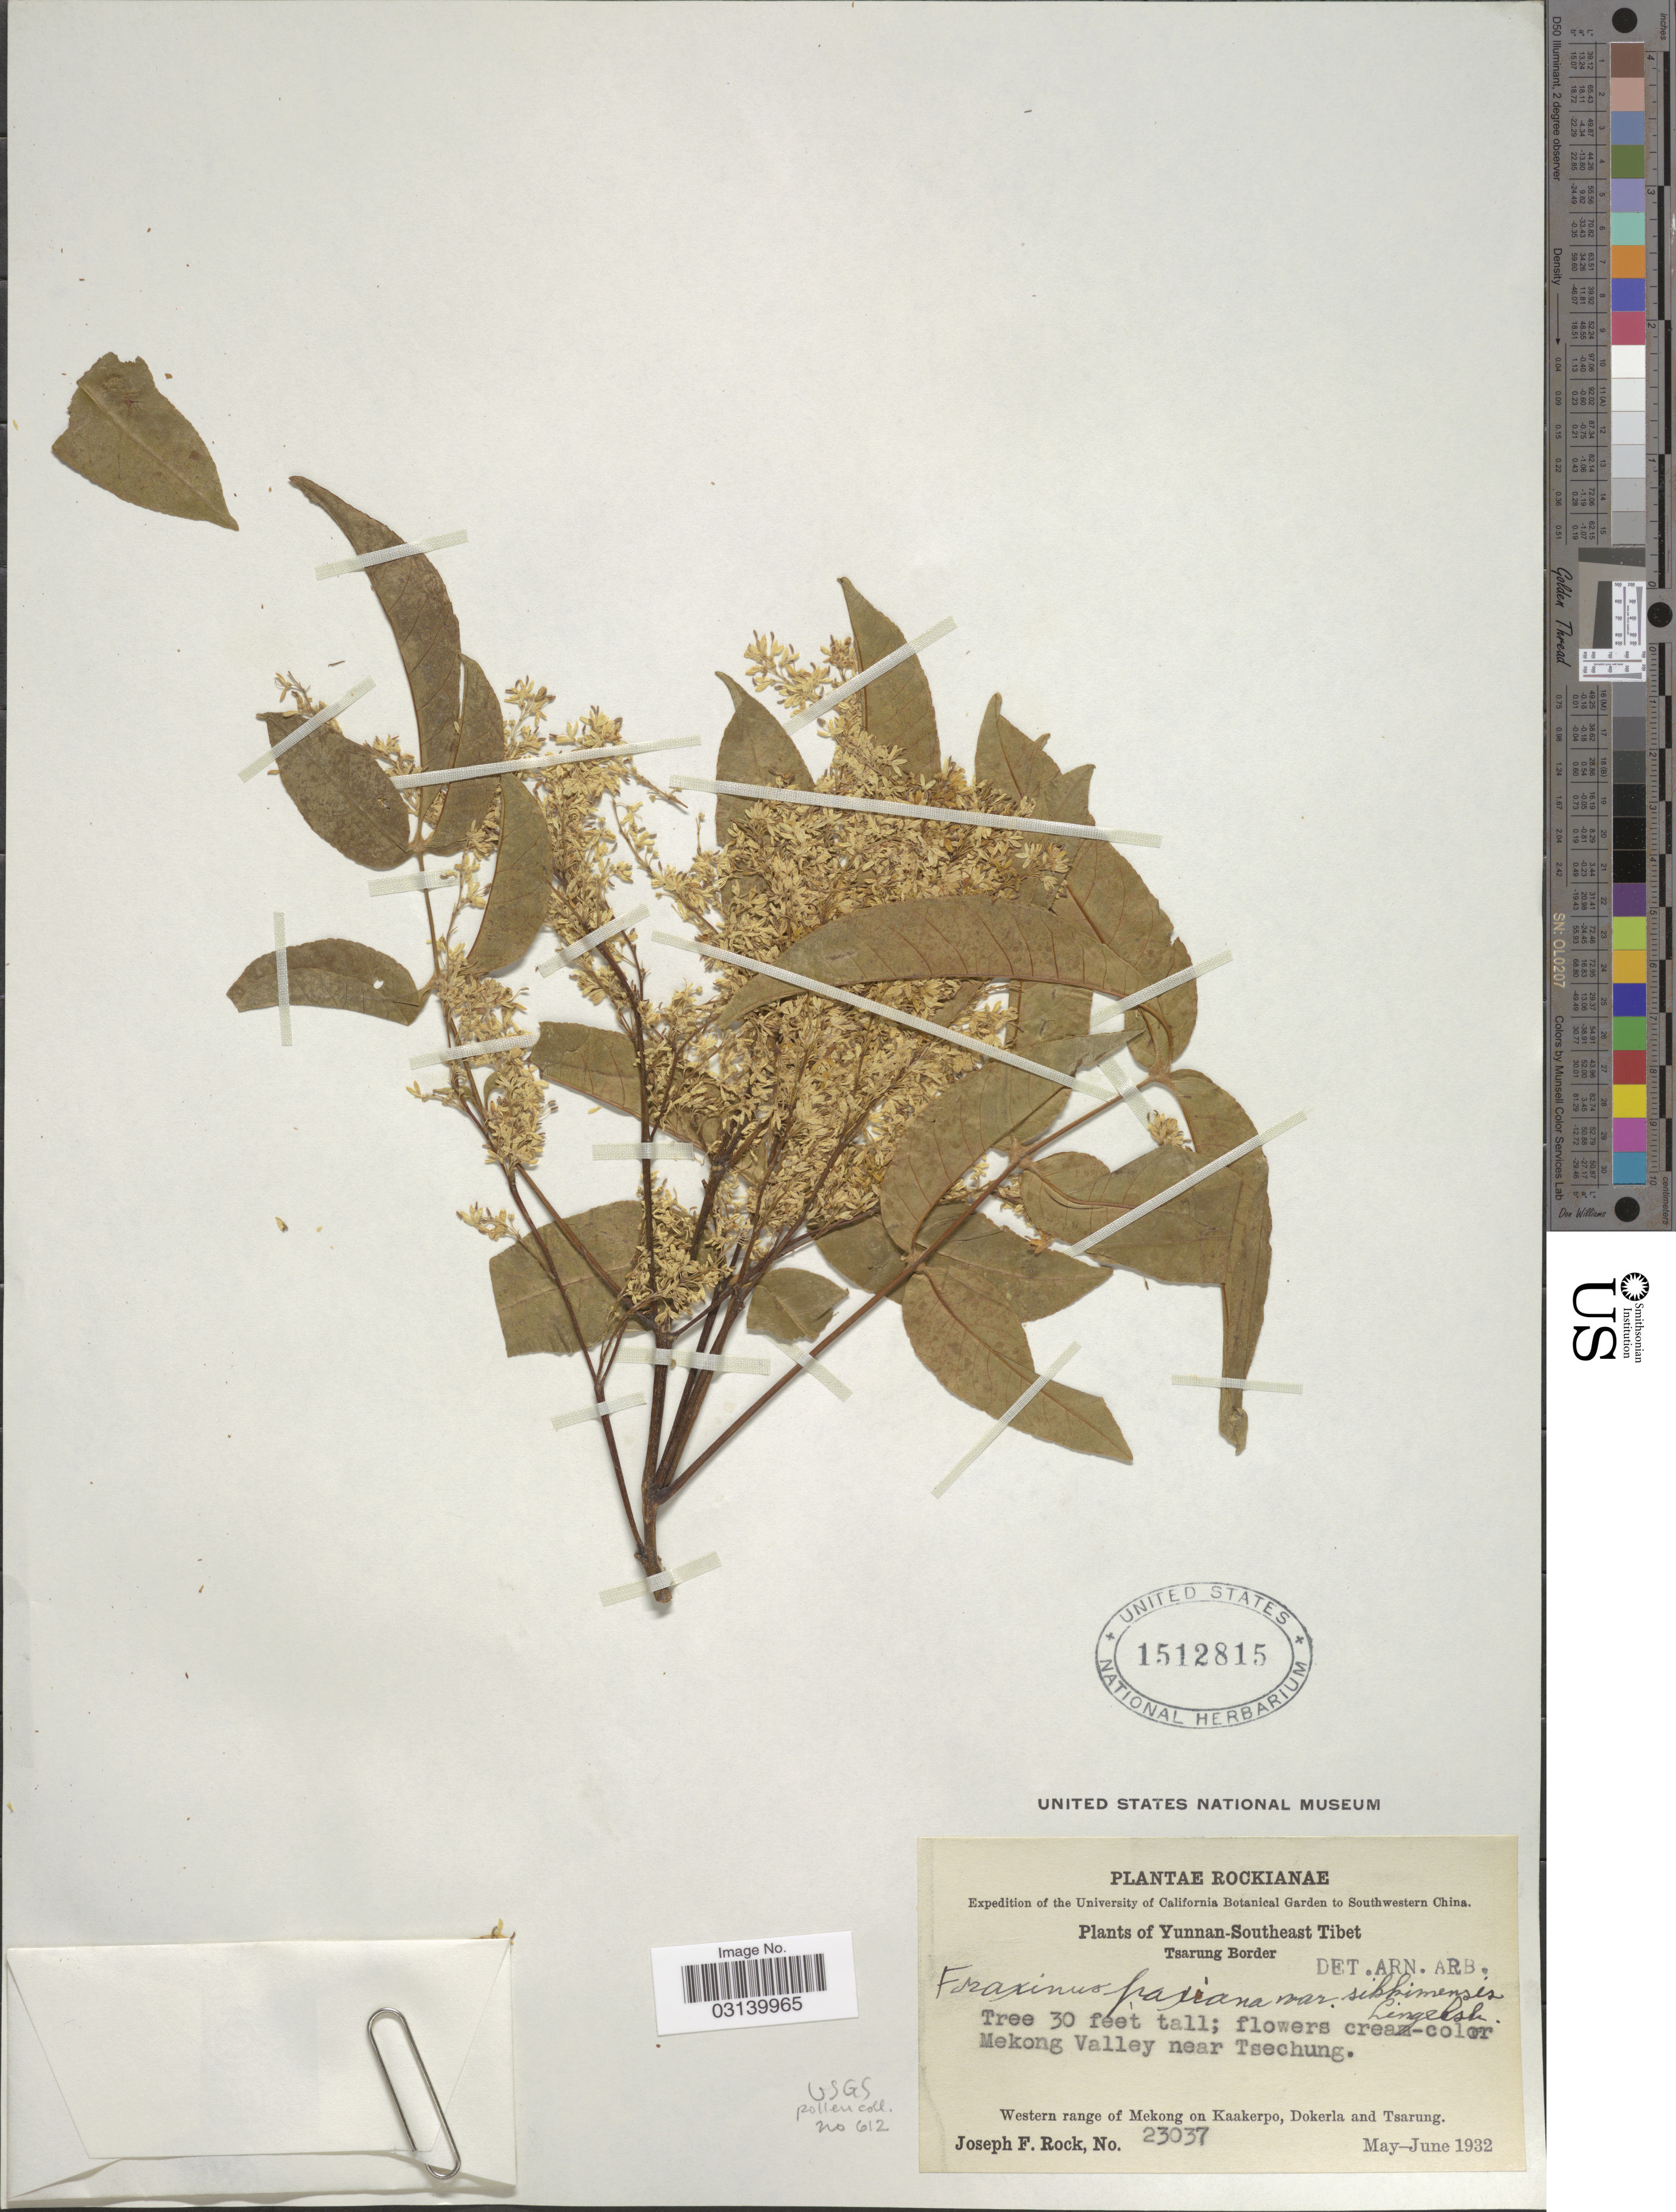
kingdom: Plantae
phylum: Tracheophyta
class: Magnoliopsida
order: Lamiales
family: Oleaceae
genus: Fraxinus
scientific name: Fraxinus paxiana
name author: Lingelsh.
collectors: J. F. Rock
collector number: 23037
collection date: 1932-05/1932-06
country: China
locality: Yunnan-Southeast Tibet. Tsarung Border. Mekong Valley near Tsechung. Western range of Mekong on Kaakerpo, Dokerla and Tsarung. Southwestern China.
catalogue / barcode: US 1512815